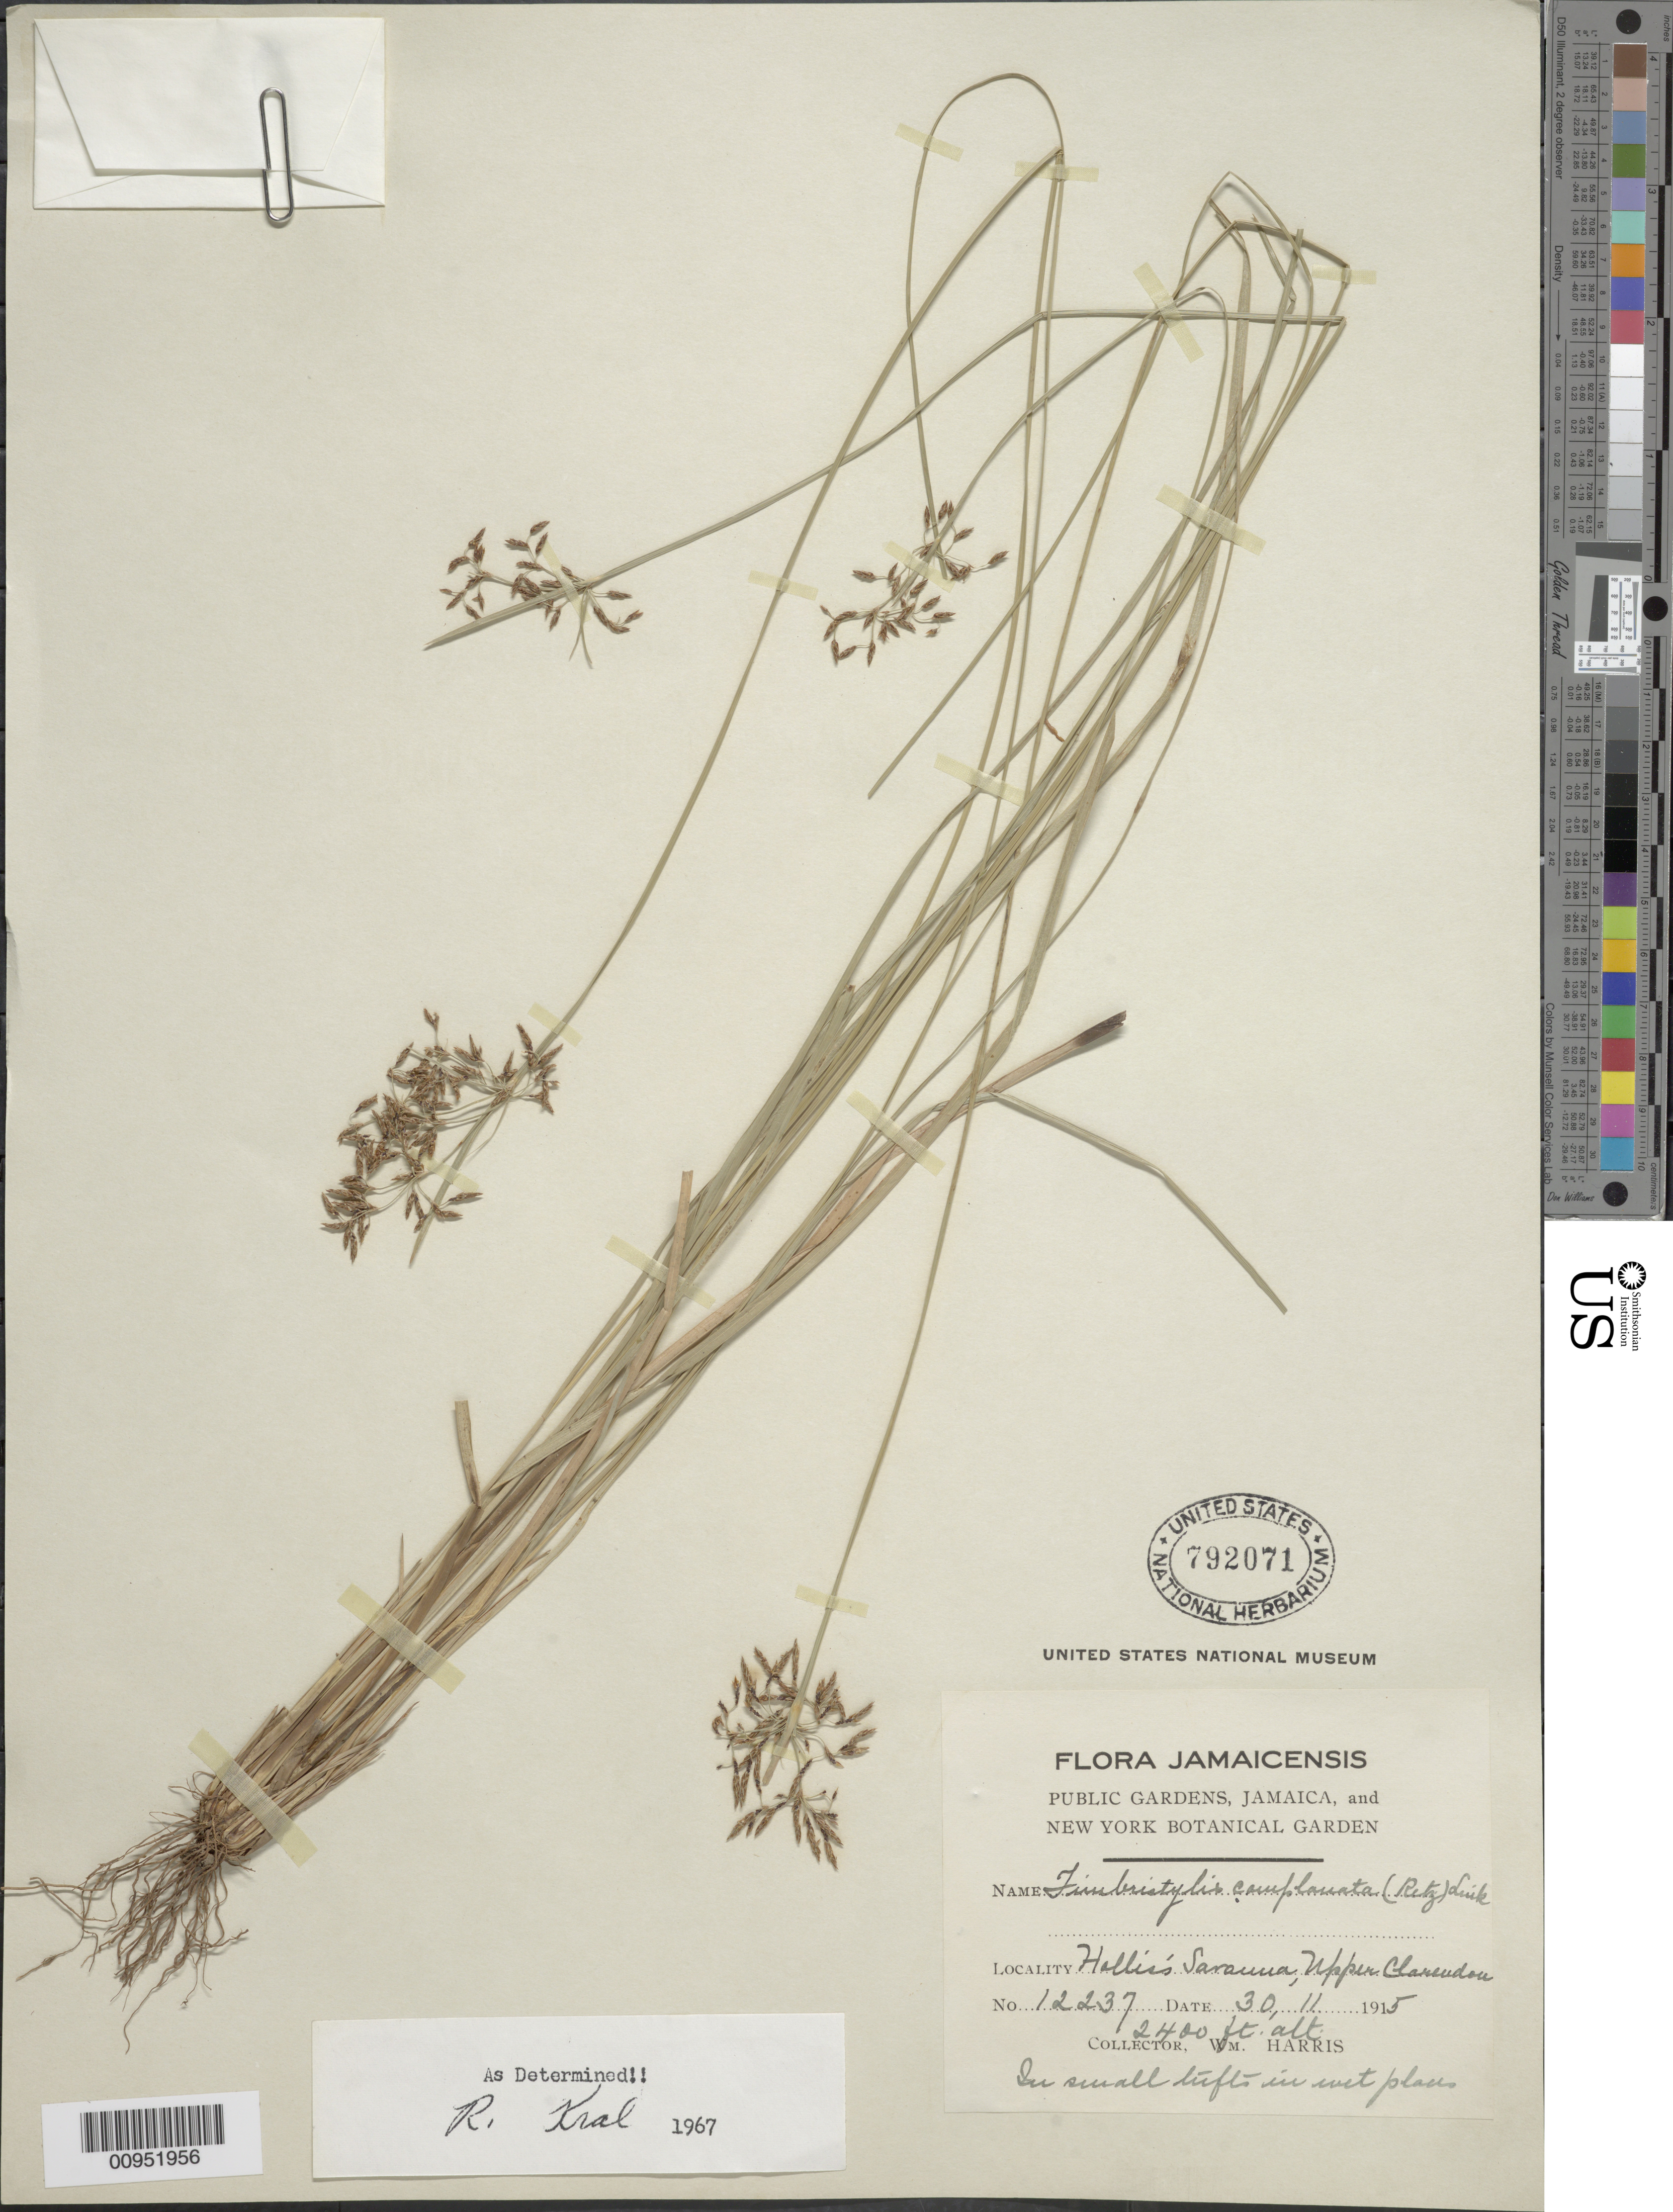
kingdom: Plantae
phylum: Tracheophyta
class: Liliopsida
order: Poales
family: Cyperaceae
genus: Fimbristylis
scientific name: Fimbristylis complanata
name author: (Retz.) Link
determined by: Kral, Robert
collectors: W. H. Harris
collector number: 12237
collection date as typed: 30 Nov 1915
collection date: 1915-11-30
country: Jamaica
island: Jamaica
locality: Hallis's Savanna, Upper Clarendon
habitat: In small tufts in wet place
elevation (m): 732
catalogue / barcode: US 792071